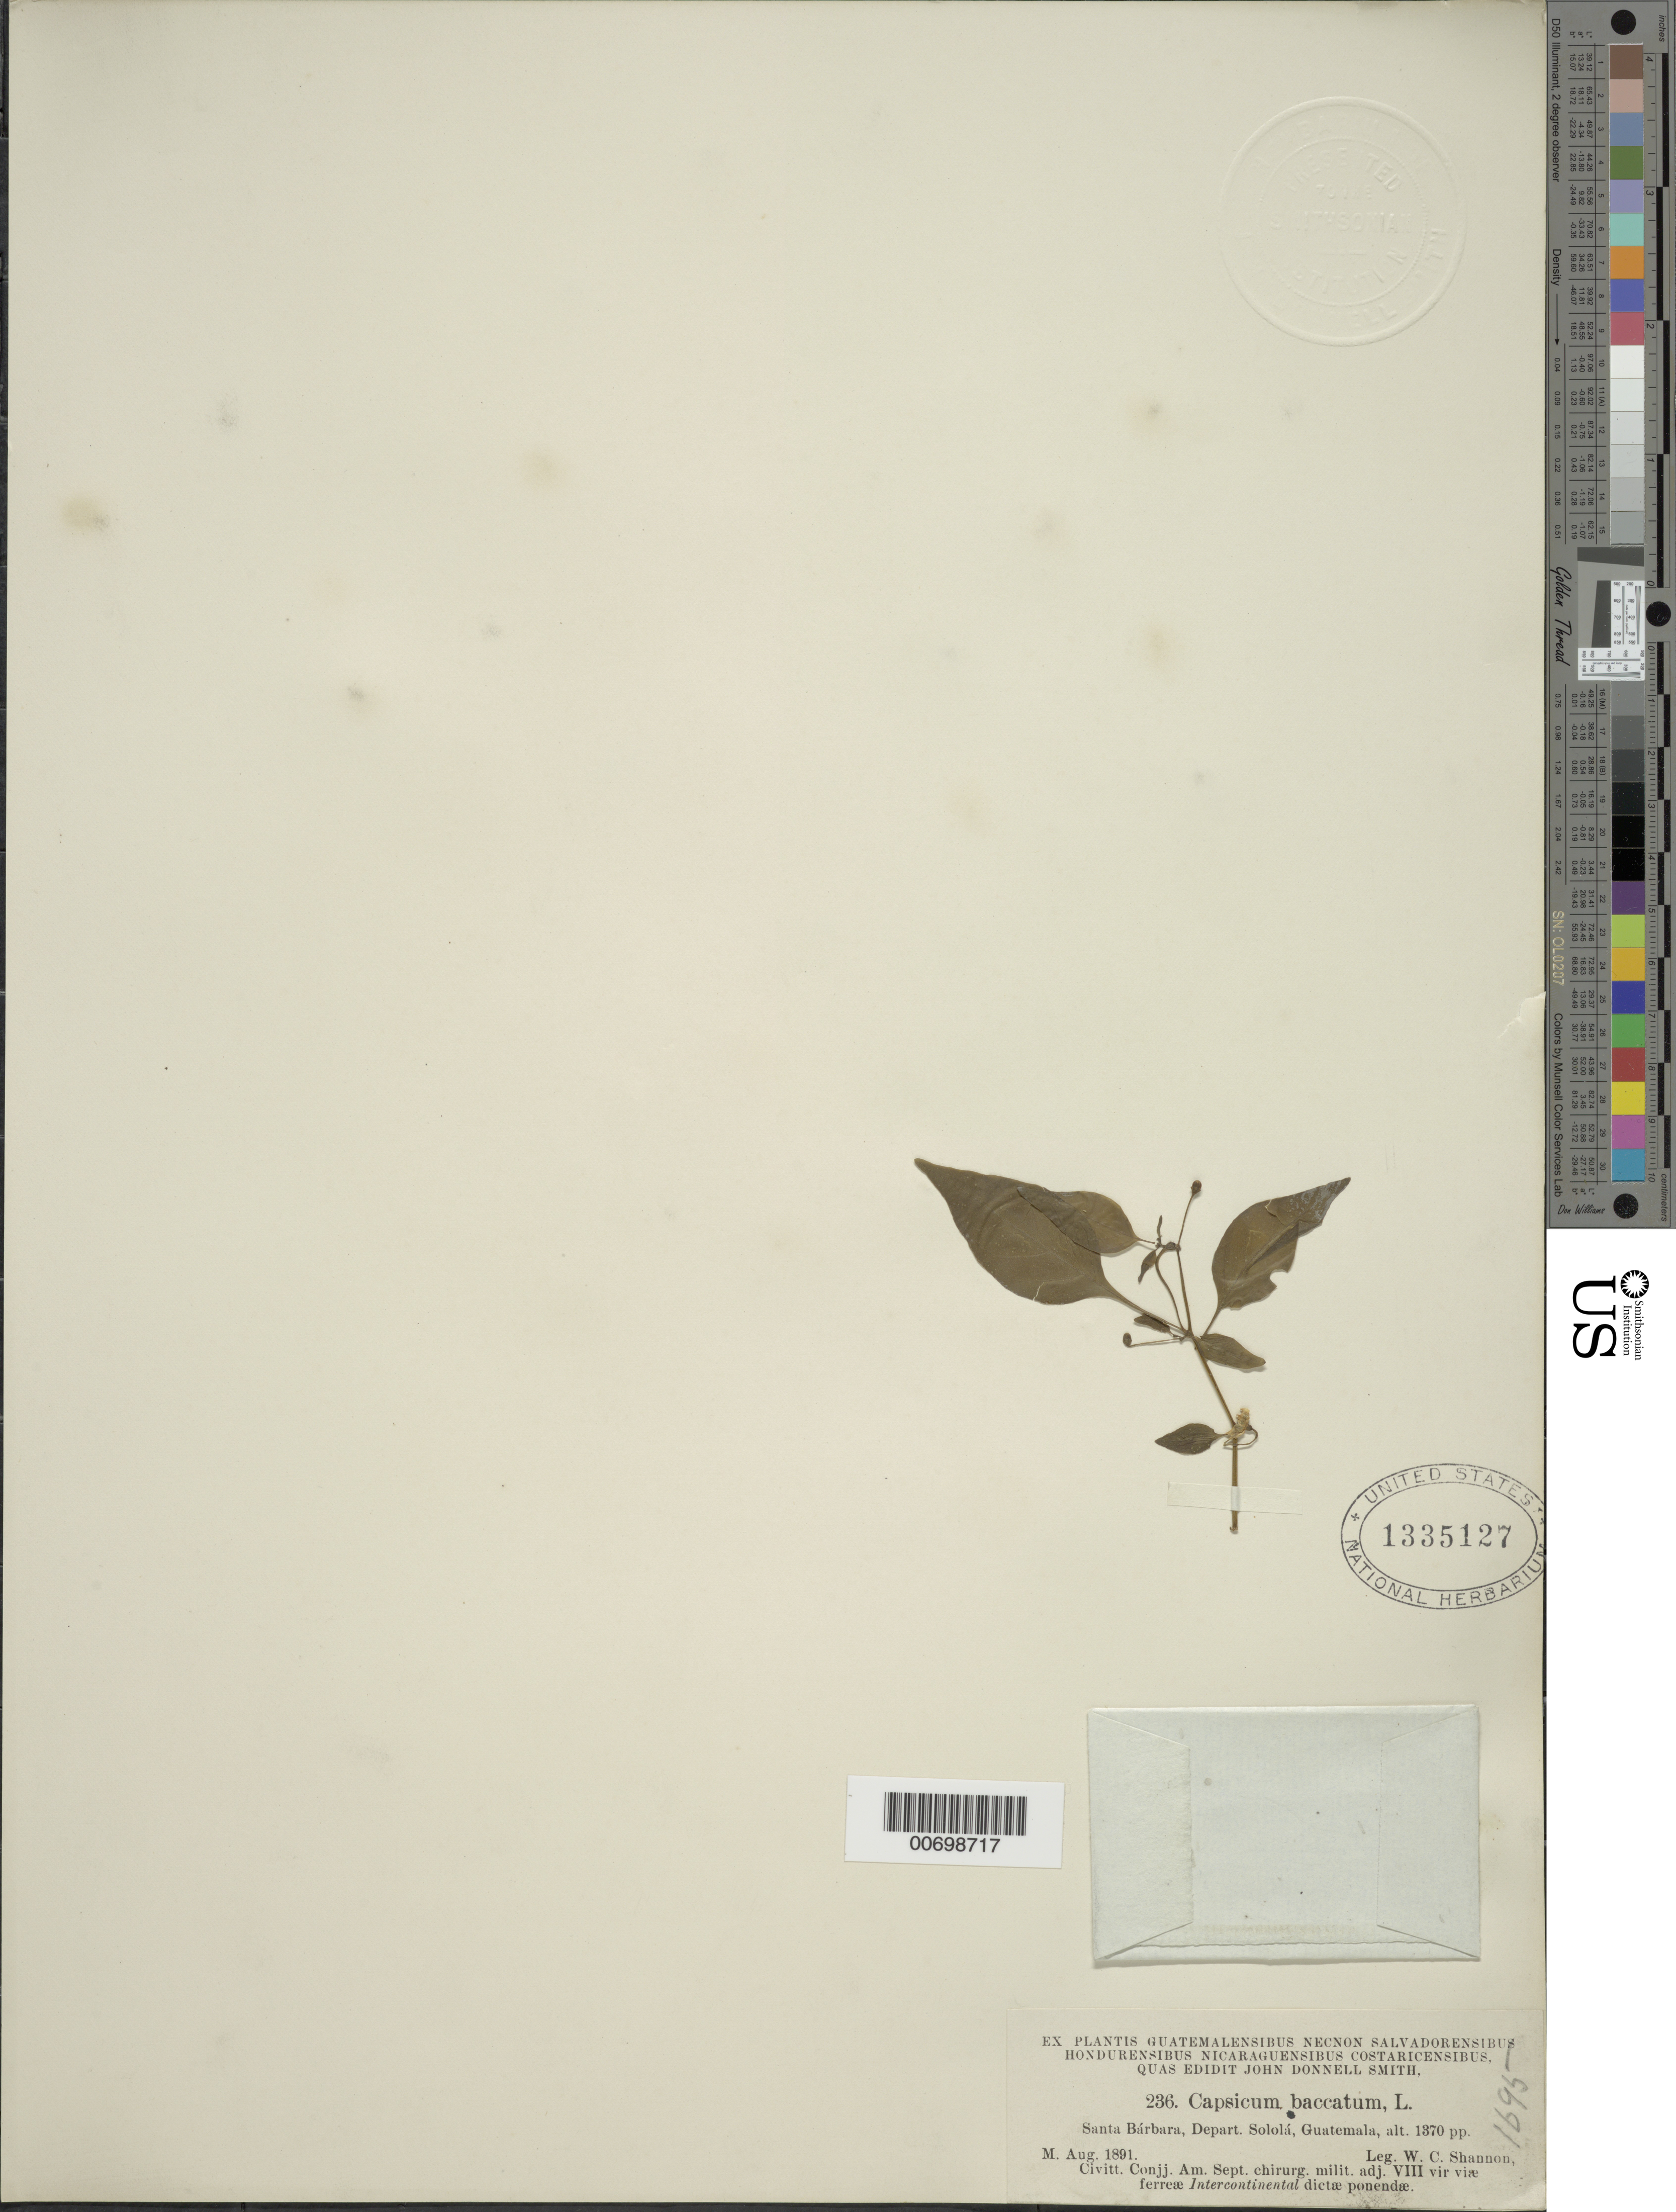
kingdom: Plantae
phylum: Tracheophyta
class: Magnoliopsida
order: Solanales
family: Solanaceae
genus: Capsicum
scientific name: Capsicum baccatum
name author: L.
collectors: W. C. Shannon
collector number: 236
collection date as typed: Aug 1891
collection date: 1891-08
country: Guatemala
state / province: Sololá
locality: Santa Barbara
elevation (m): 418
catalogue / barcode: US 1335127